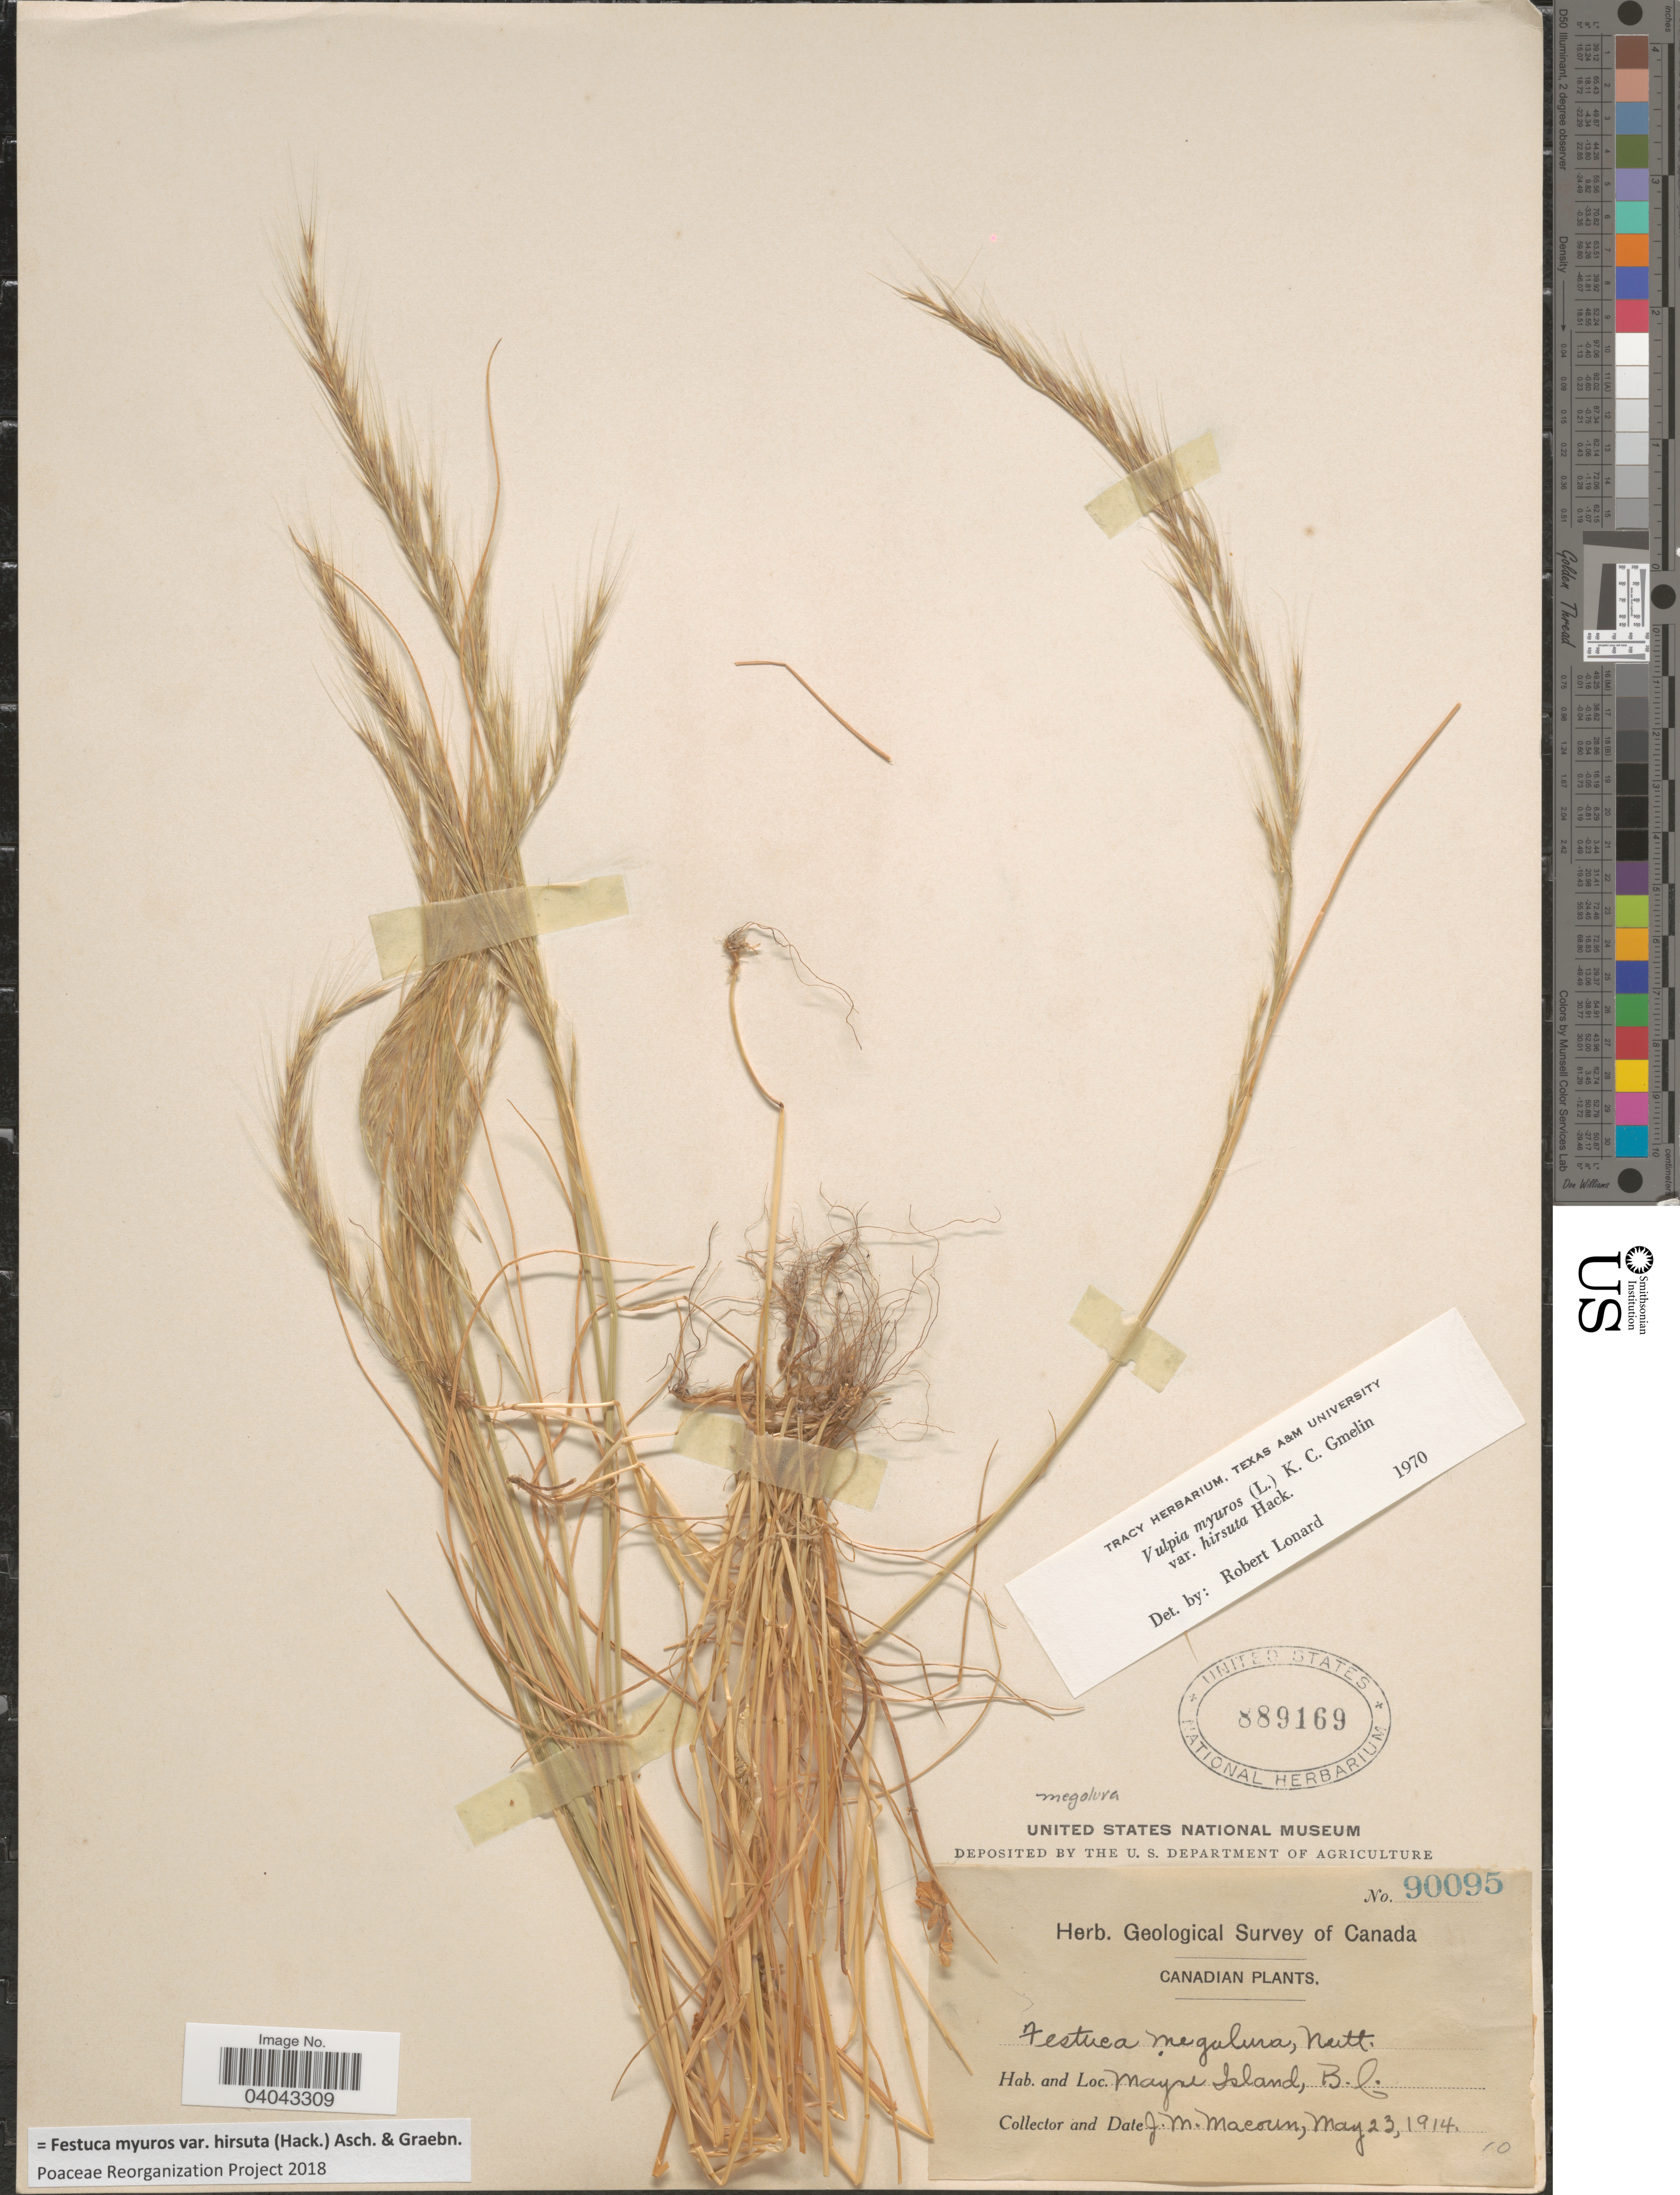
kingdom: Plantae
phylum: Tracheophyta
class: Liliopsida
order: Poales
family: Poaceae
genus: Festuca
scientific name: Festuca myuros var. hirsuta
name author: (Hack.) Asch. & Graebn.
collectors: J. M. Macoun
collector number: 90095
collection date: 1914-05-23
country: Canada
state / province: British Columbia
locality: Mayne Island.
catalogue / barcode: US 889169